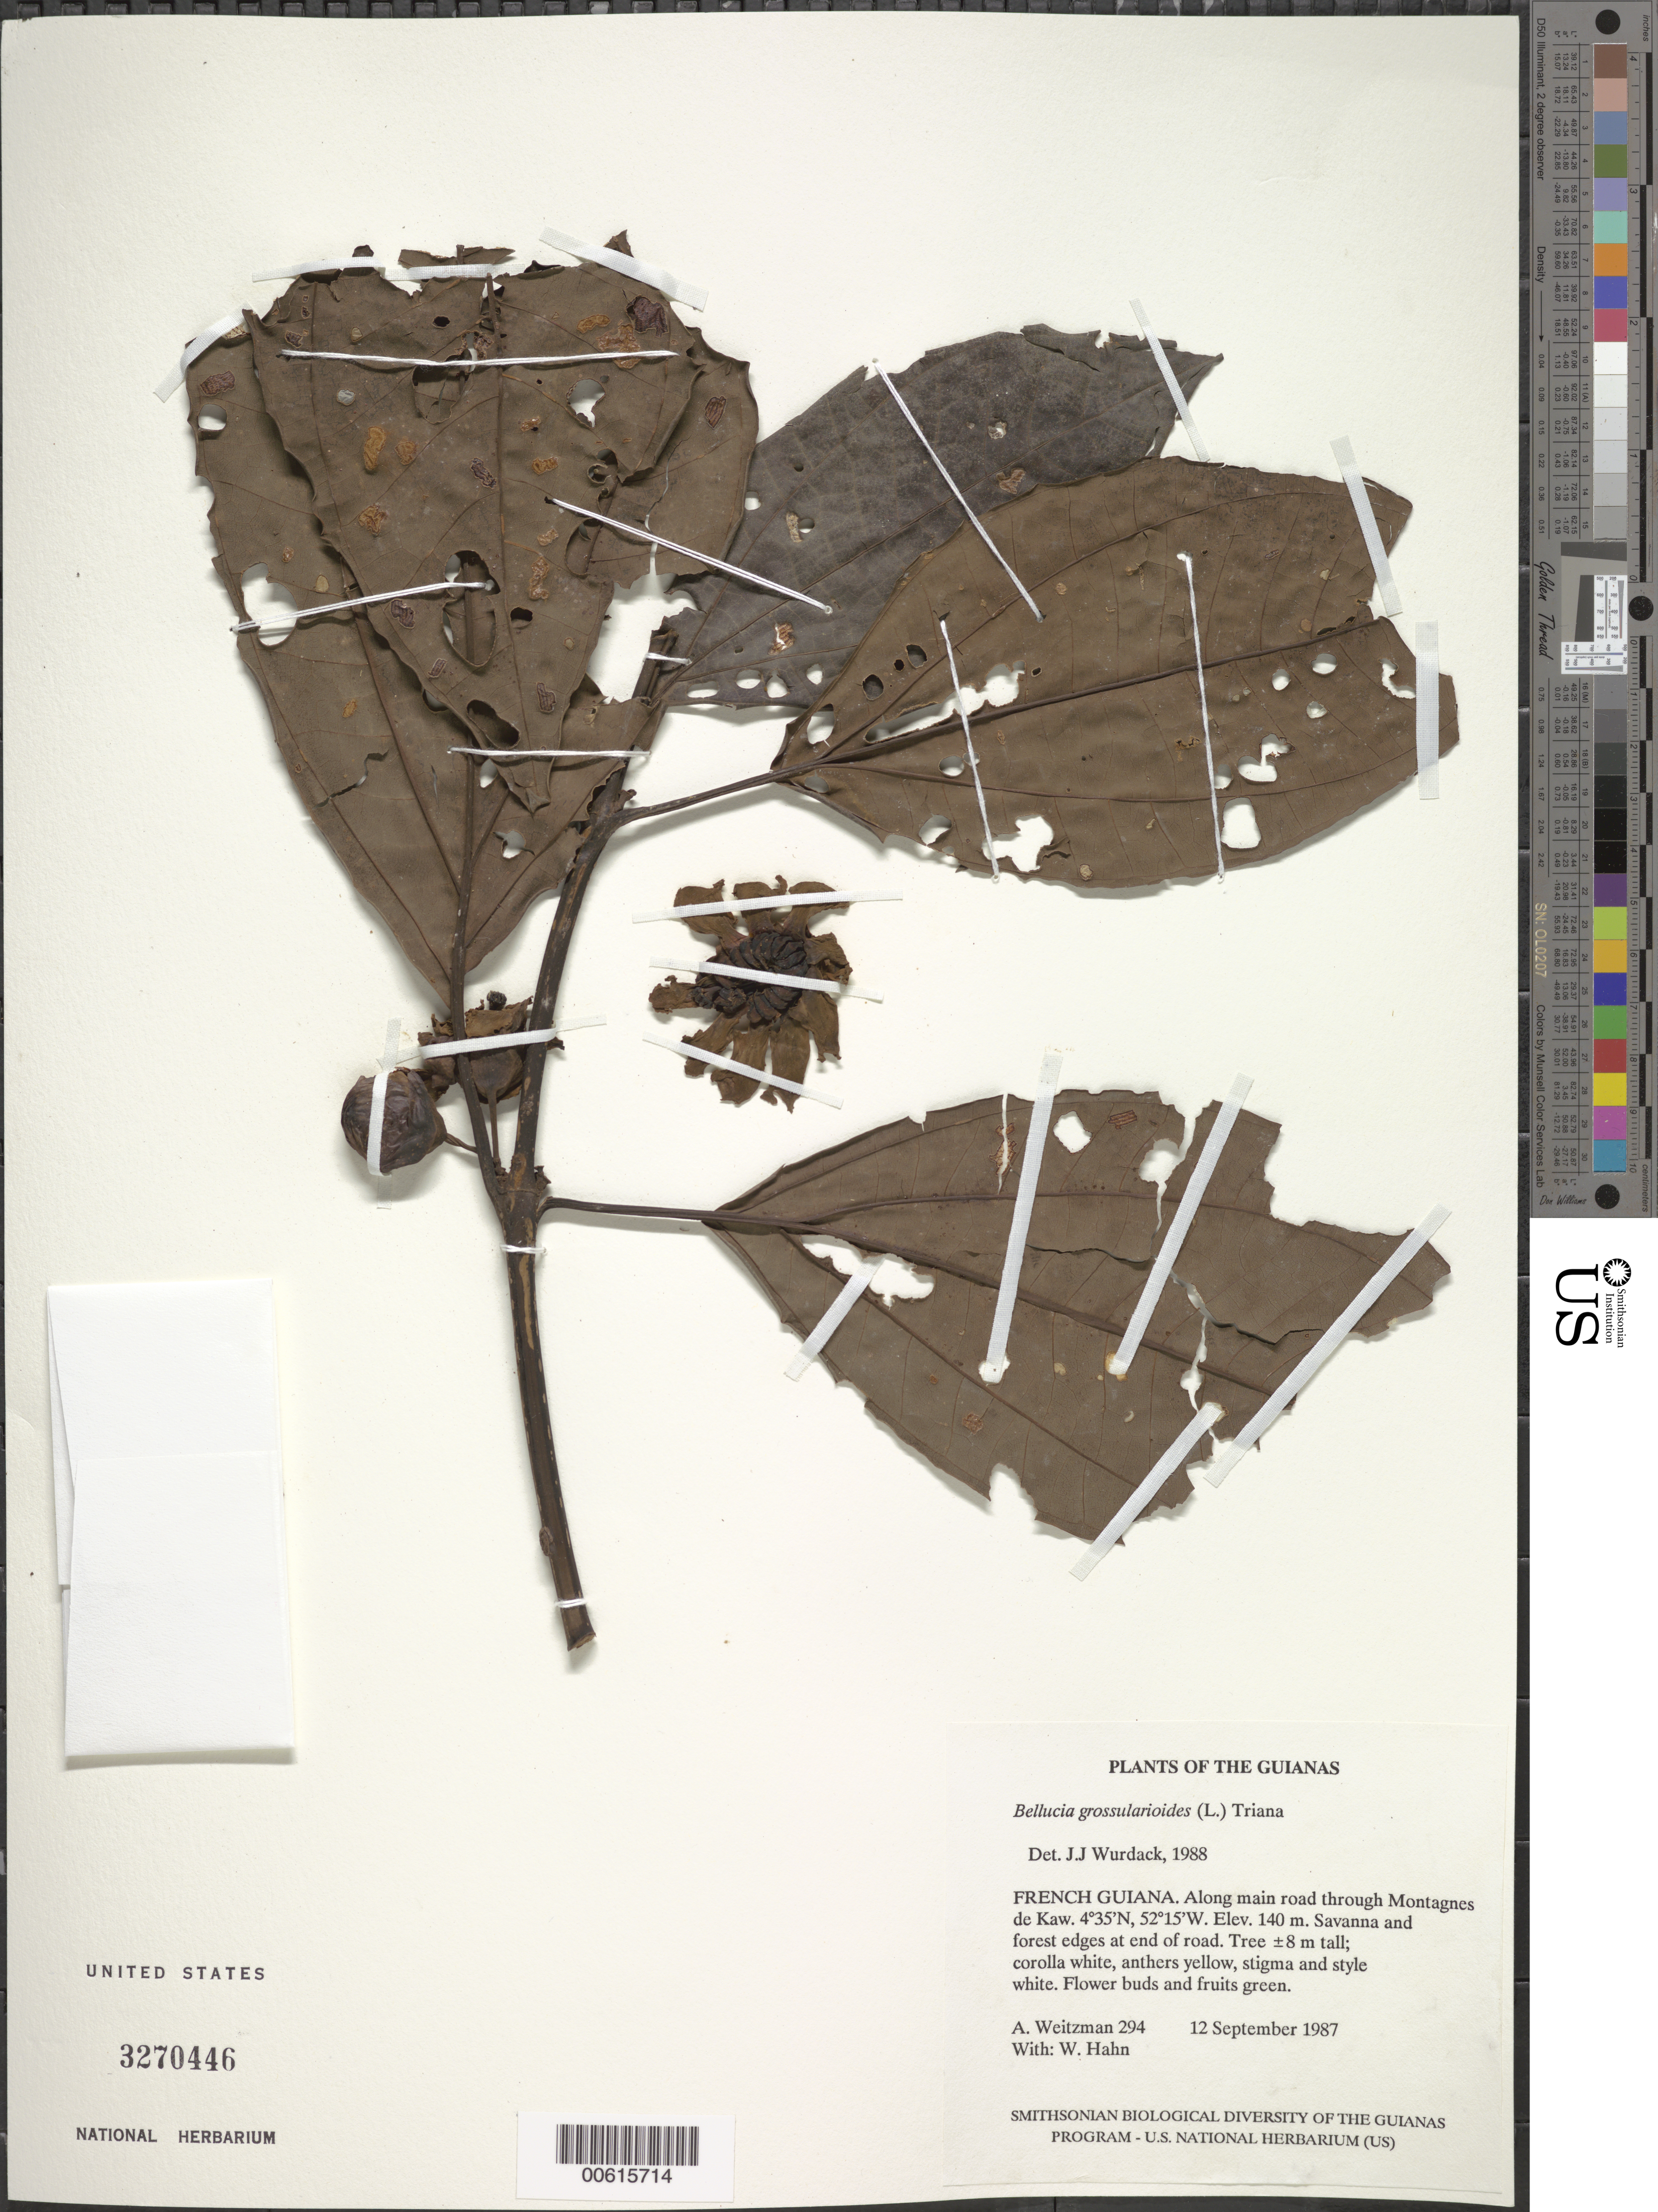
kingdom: Plantae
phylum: Tracheophyta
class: Magnoliopsida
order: Myrtales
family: Melastomataceae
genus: Bellucia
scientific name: Bellucia grossularioides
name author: (L.) Triana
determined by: Wurdack, John J., (US), US (UNITED STATES)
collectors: A. L. Weitzman & W. Hahn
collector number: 294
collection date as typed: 12 September 1987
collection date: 1987-09-12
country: French Guiana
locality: Along main road through Montagnes de Kaw. At end of road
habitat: Savanna and forest edges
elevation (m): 140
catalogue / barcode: US 3270446